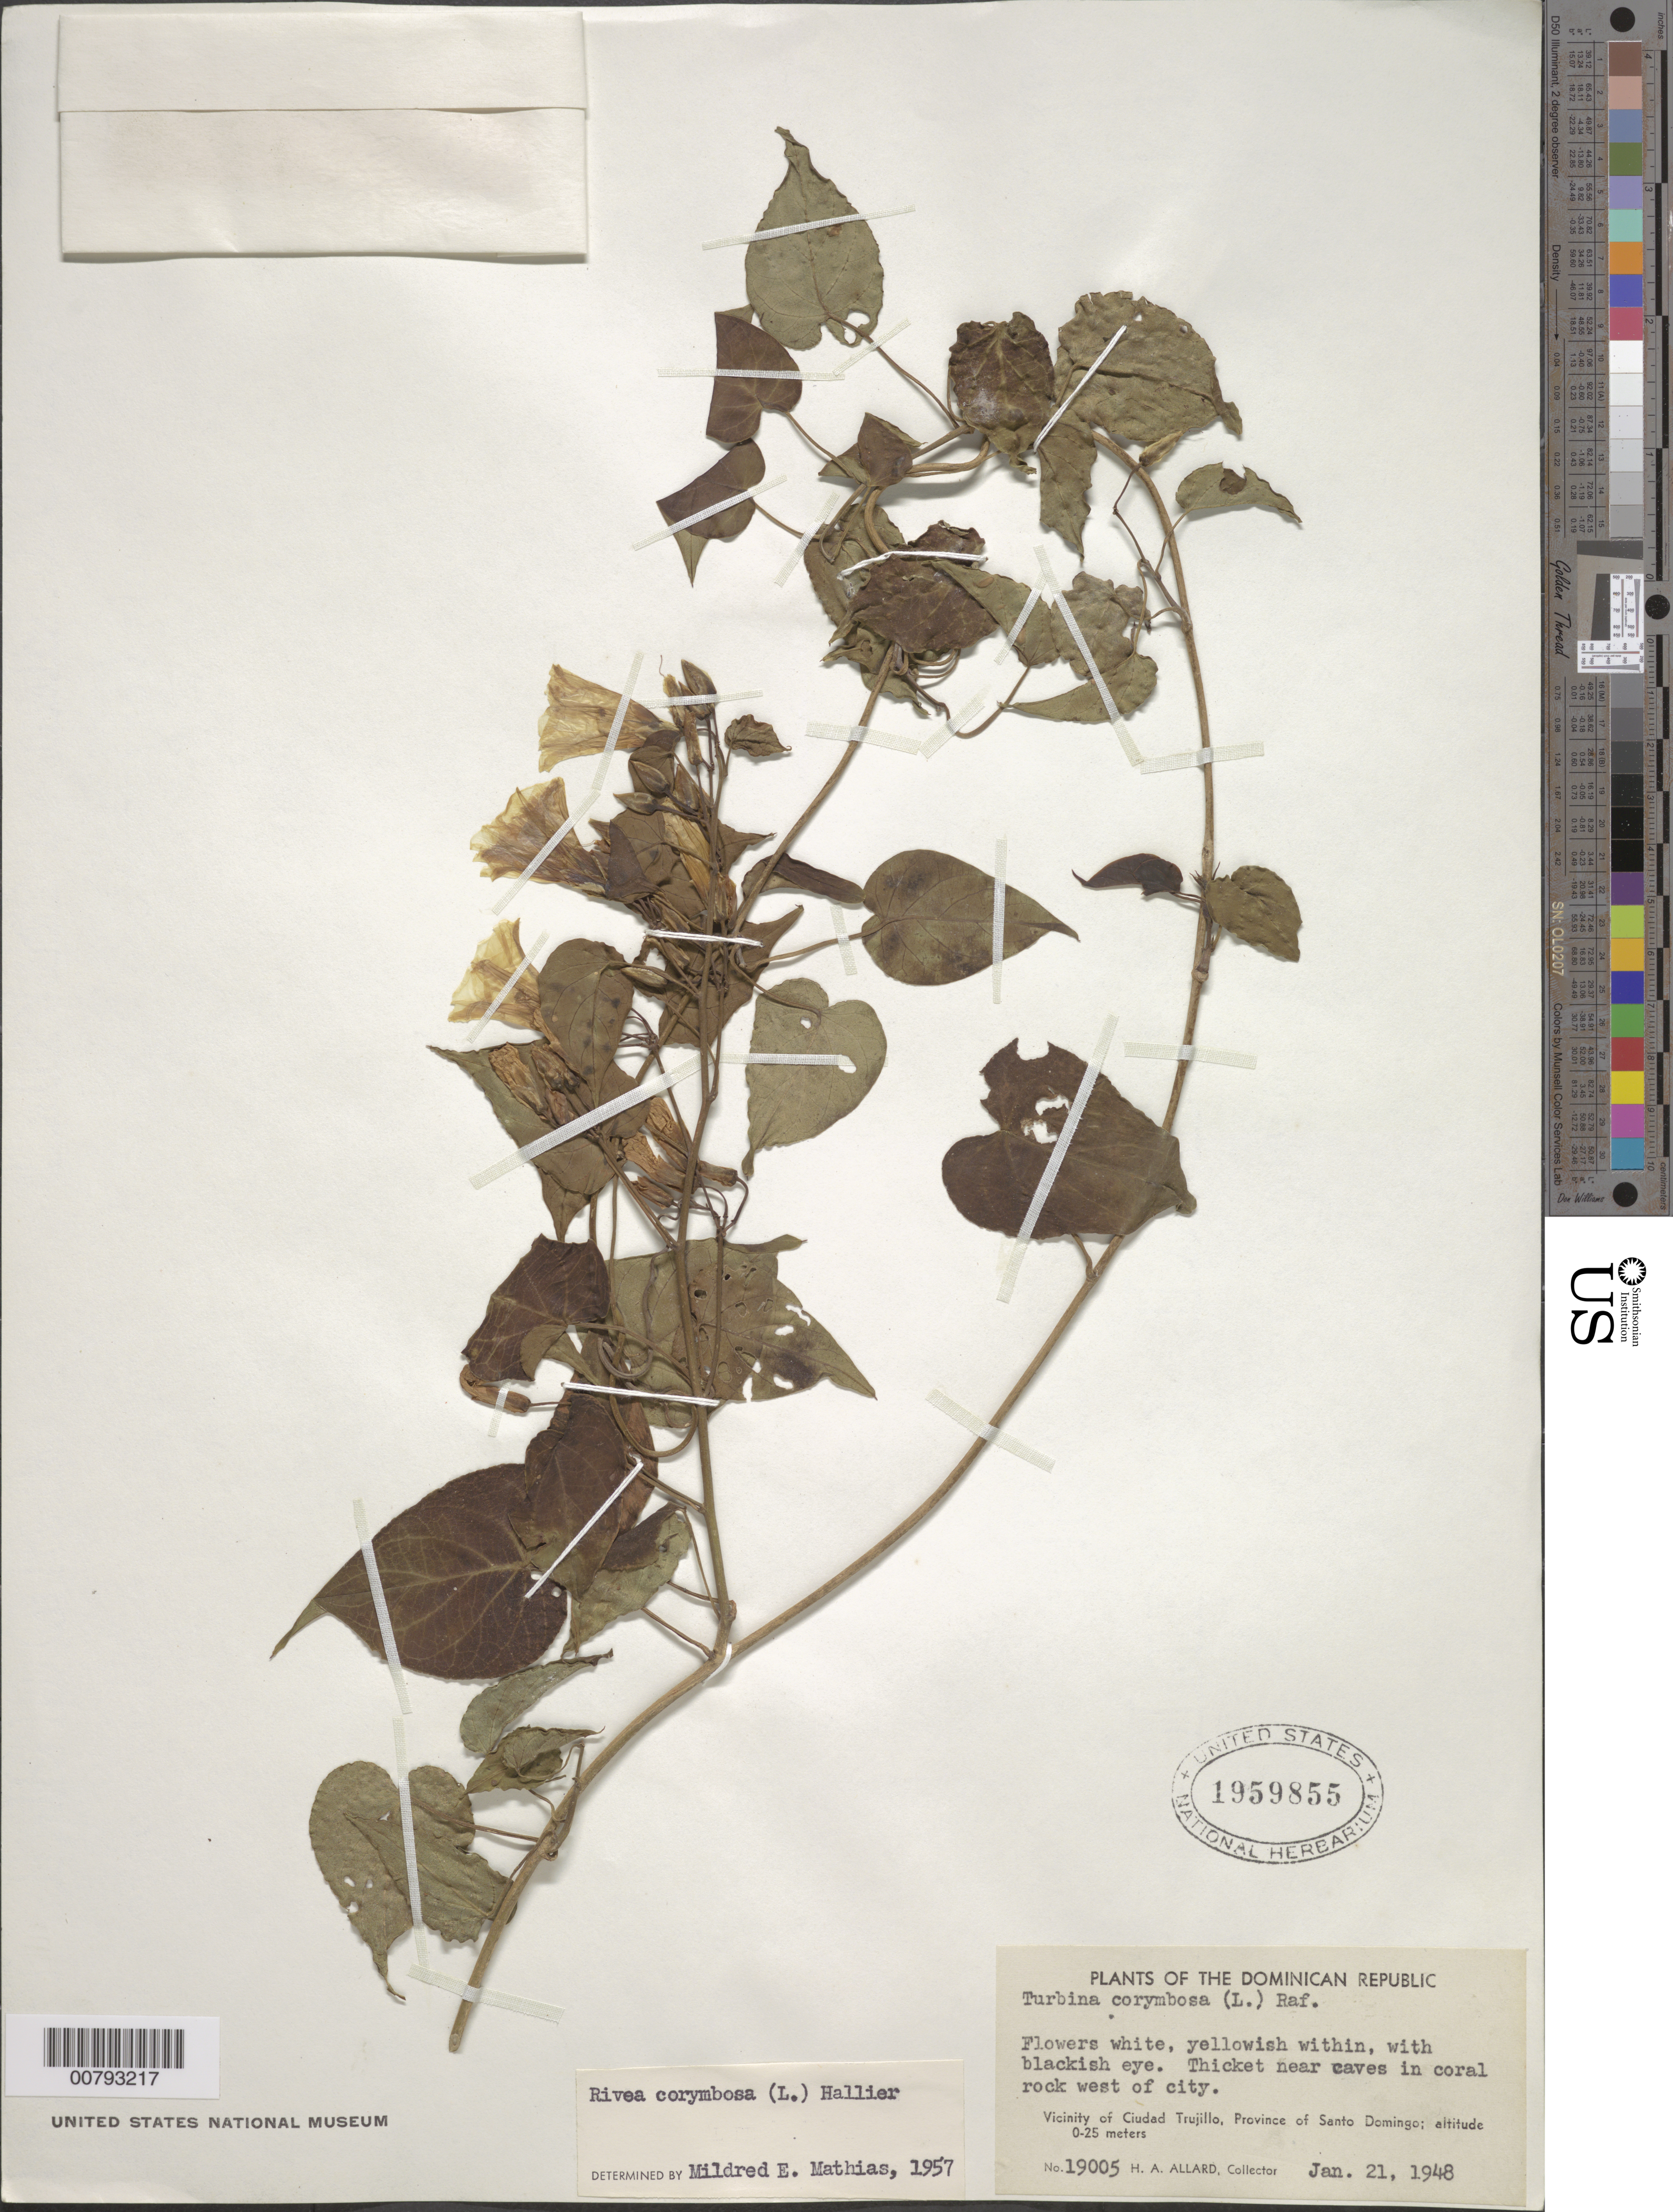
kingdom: Plantae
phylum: Tracheophyta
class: Magnoliopsida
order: Solanales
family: Convolvulaceae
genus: Turbina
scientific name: Turbina corymbosa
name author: (L.) Raf.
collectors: H. A. Allard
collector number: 19005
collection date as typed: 21 Jan 1948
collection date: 1948-01-21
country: Dominican Republic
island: Hispaniola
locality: Province of Santo Domingo, vicinity of Ciudad Trujillo, west of city.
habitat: Thicket near caves in coral rock.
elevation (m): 0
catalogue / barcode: US 1959855